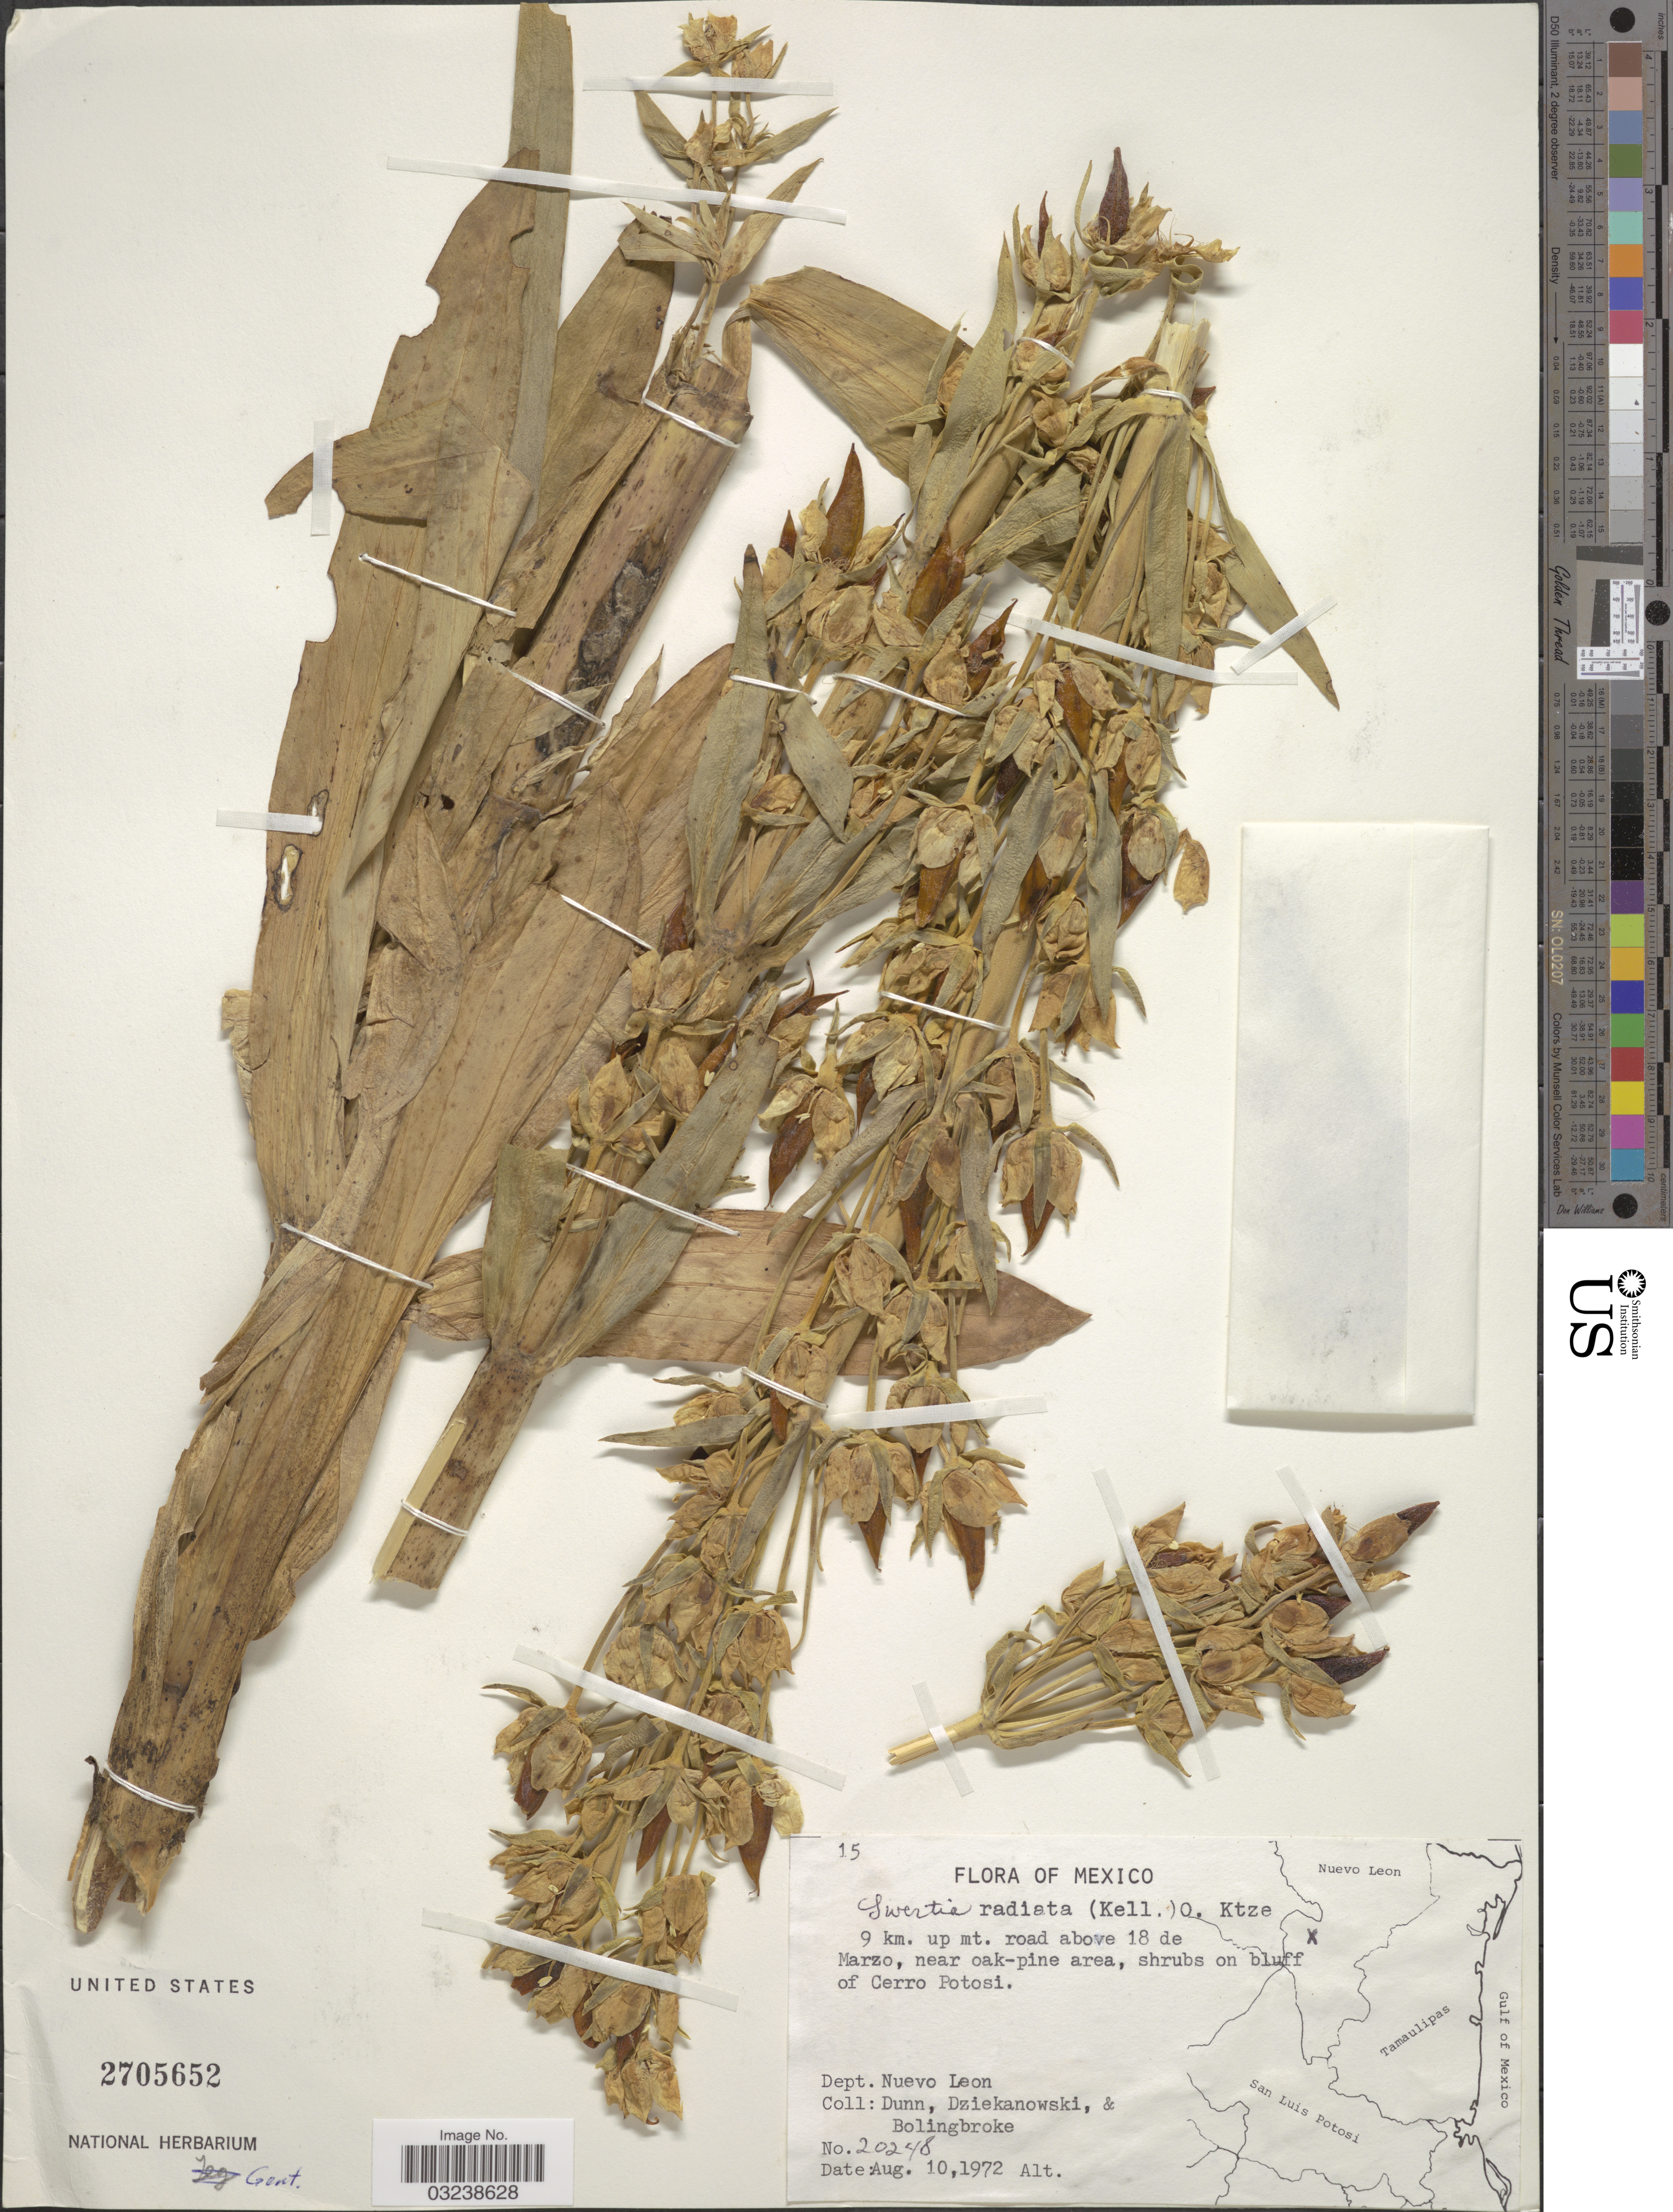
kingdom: Plantae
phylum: Tracheophyta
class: Magnoliopsida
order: Gentianales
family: Gentianaceae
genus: Swertia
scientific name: Swertia radiata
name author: (Kellogg) Kuntze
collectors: -- Dunn, -. Dziekanowski & -. Bolingbroke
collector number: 20248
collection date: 1972-08-10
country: Mexico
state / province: Nuevo León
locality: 9 km. up mt. road above 18 de Marzo, near oak-pine area, shrubs on bluff of Cerro Potosi. Dept. Nuevo Leon.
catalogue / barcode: US 2705652